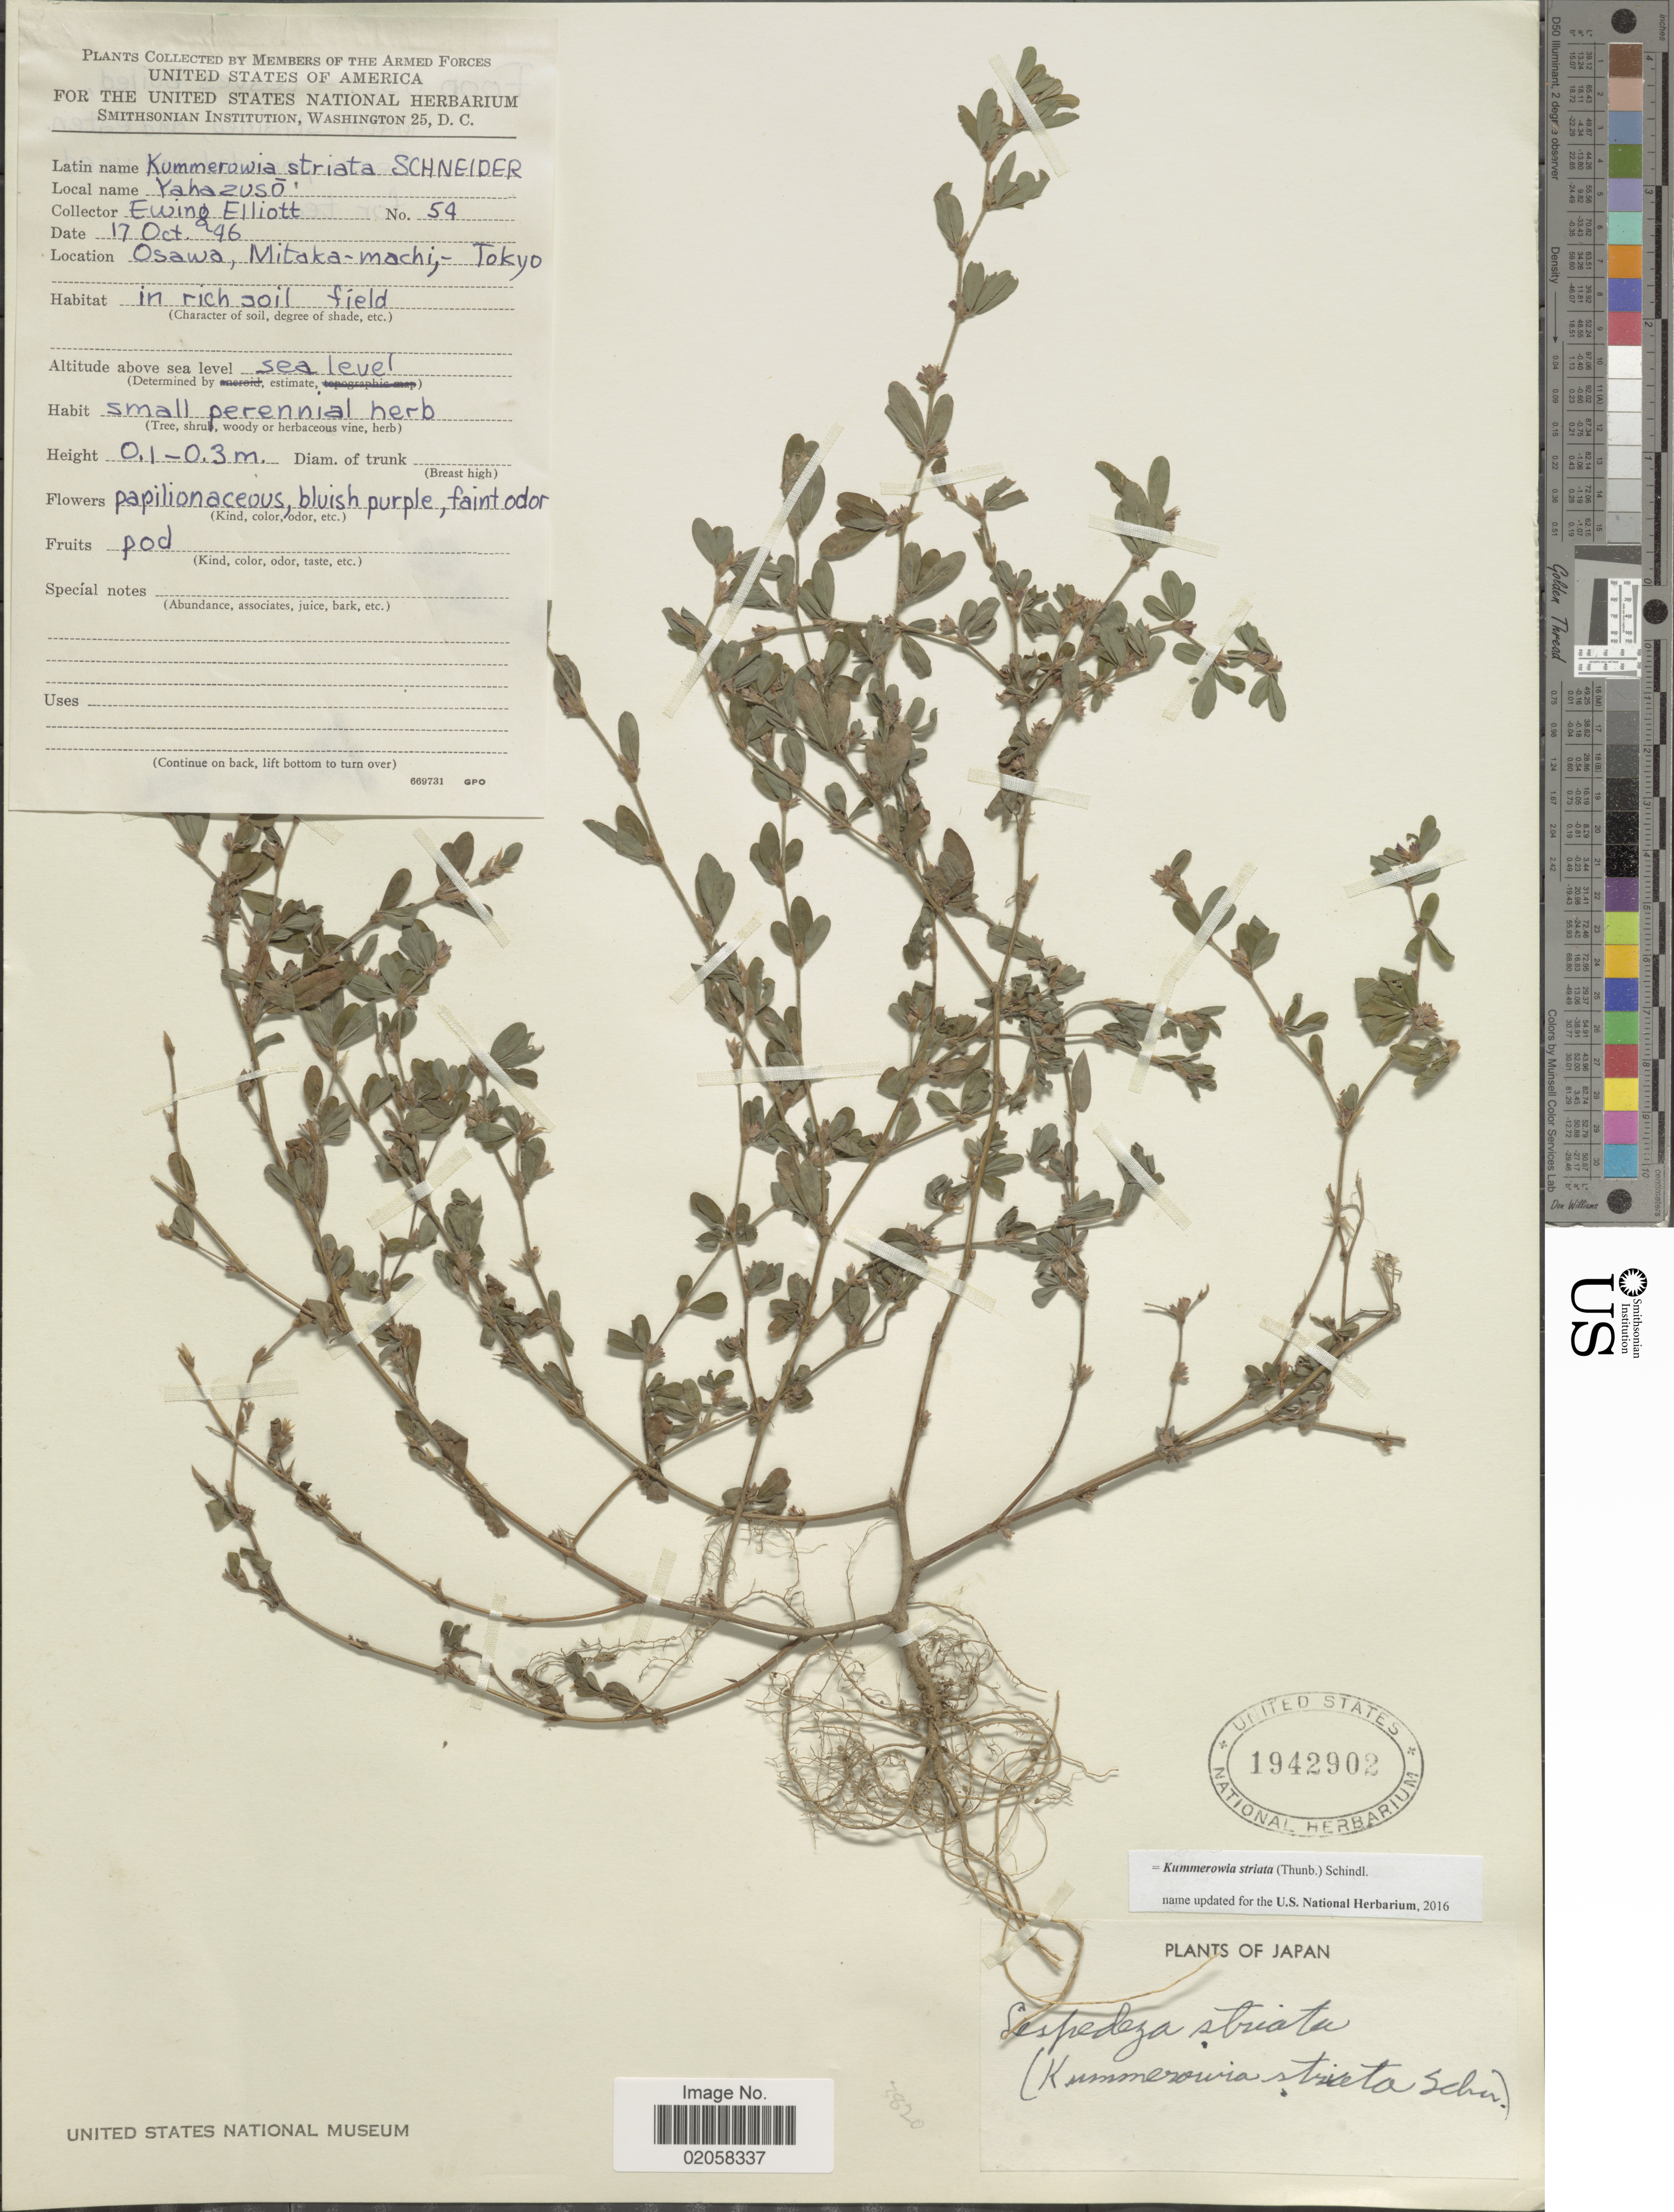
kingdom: Plantae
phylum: Tracheophyta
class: Magnoliopsida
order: Fabales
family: Fabaceae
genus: Kummerowia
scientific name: Kummerowia striata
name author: (Thunb.) Schindl.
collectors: E. Elliott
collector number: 54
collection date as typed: Transcribed d/m/y: 17/10/46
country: Japan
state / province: Tokyo, Federal City of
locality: Osawa, Mitaka-machi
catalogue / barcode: US 1942902